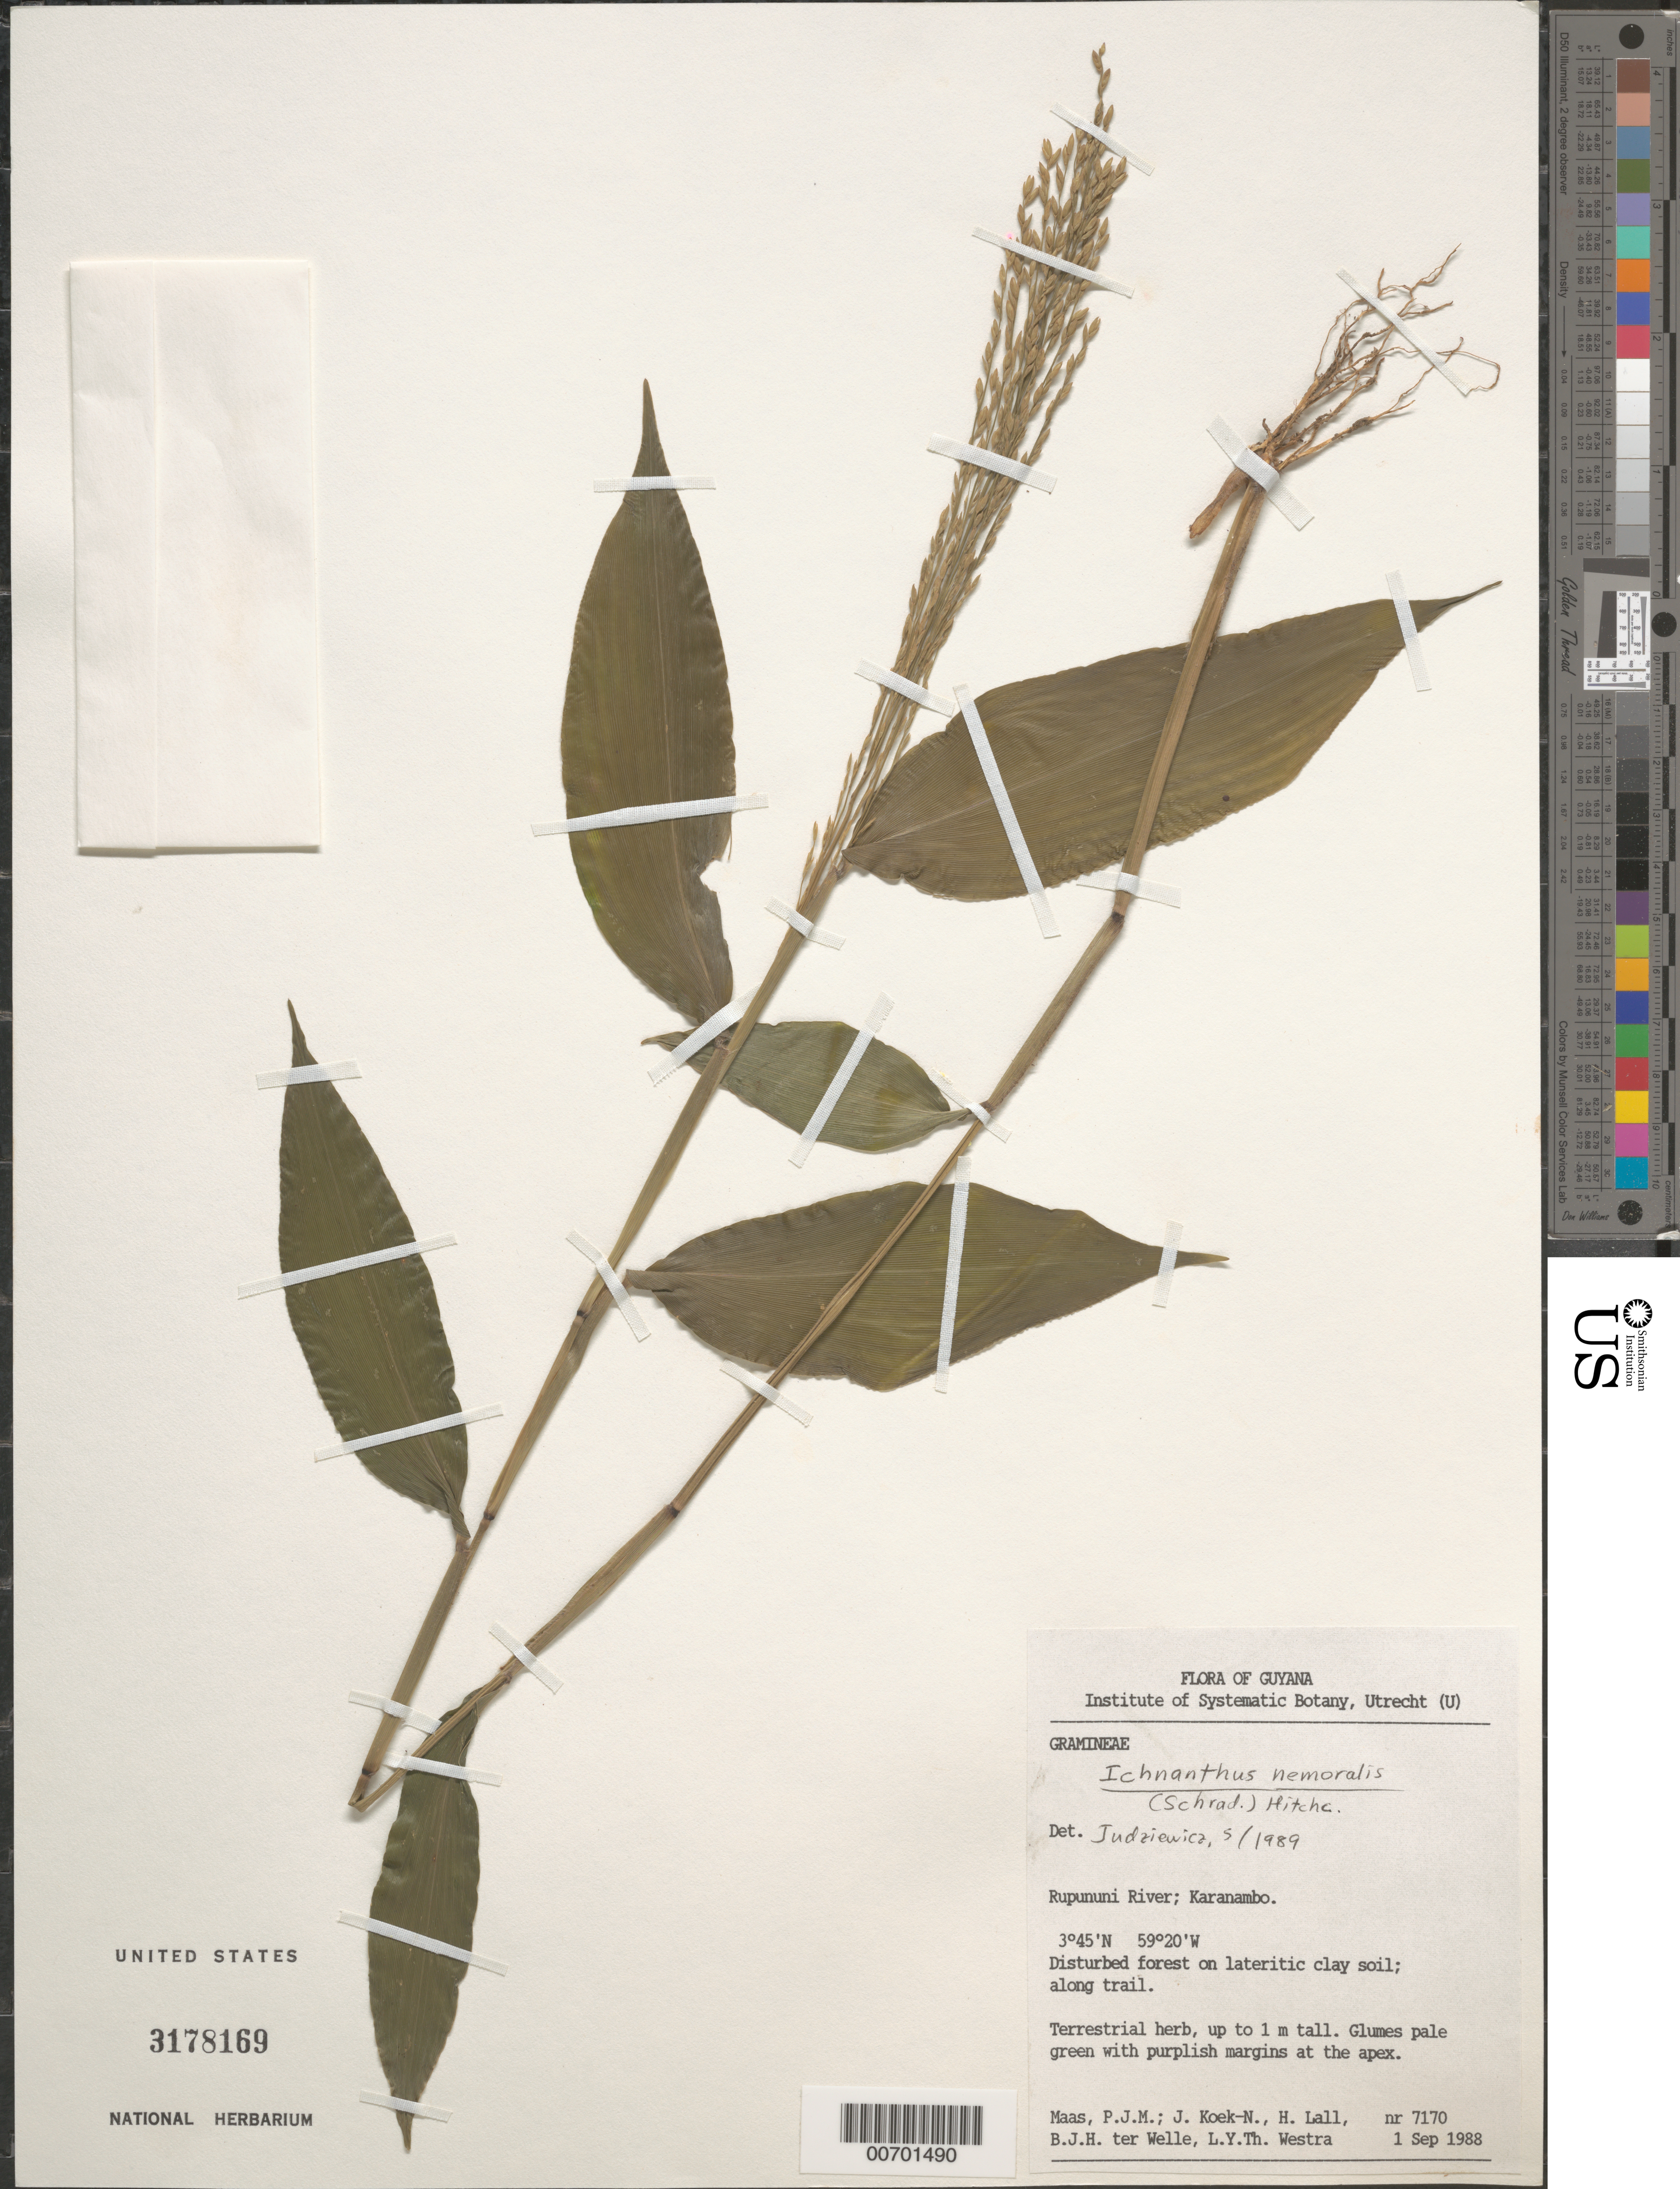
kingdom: Plantae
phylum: Tracheophyta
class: Liliopsida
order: Poales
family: Poaceae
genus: Ichnanthus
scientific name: Ichnanthus nemoralis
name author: (Schrad.) Hitchc. & Chase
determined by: Judziewicz, E. J.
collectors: P. Maas, J. Koek-Noorman, H. Lall, B. Welle & L. Y. T. Westra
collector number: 7170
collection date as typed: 1-Sep-88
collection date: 1988-09-01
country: Guyana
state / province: U. Takutu-U. Essequibo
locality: Karanambo, Rupununi River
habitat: Disturbed forest on lateritic clay soil, along trail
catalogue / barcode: US 3178169